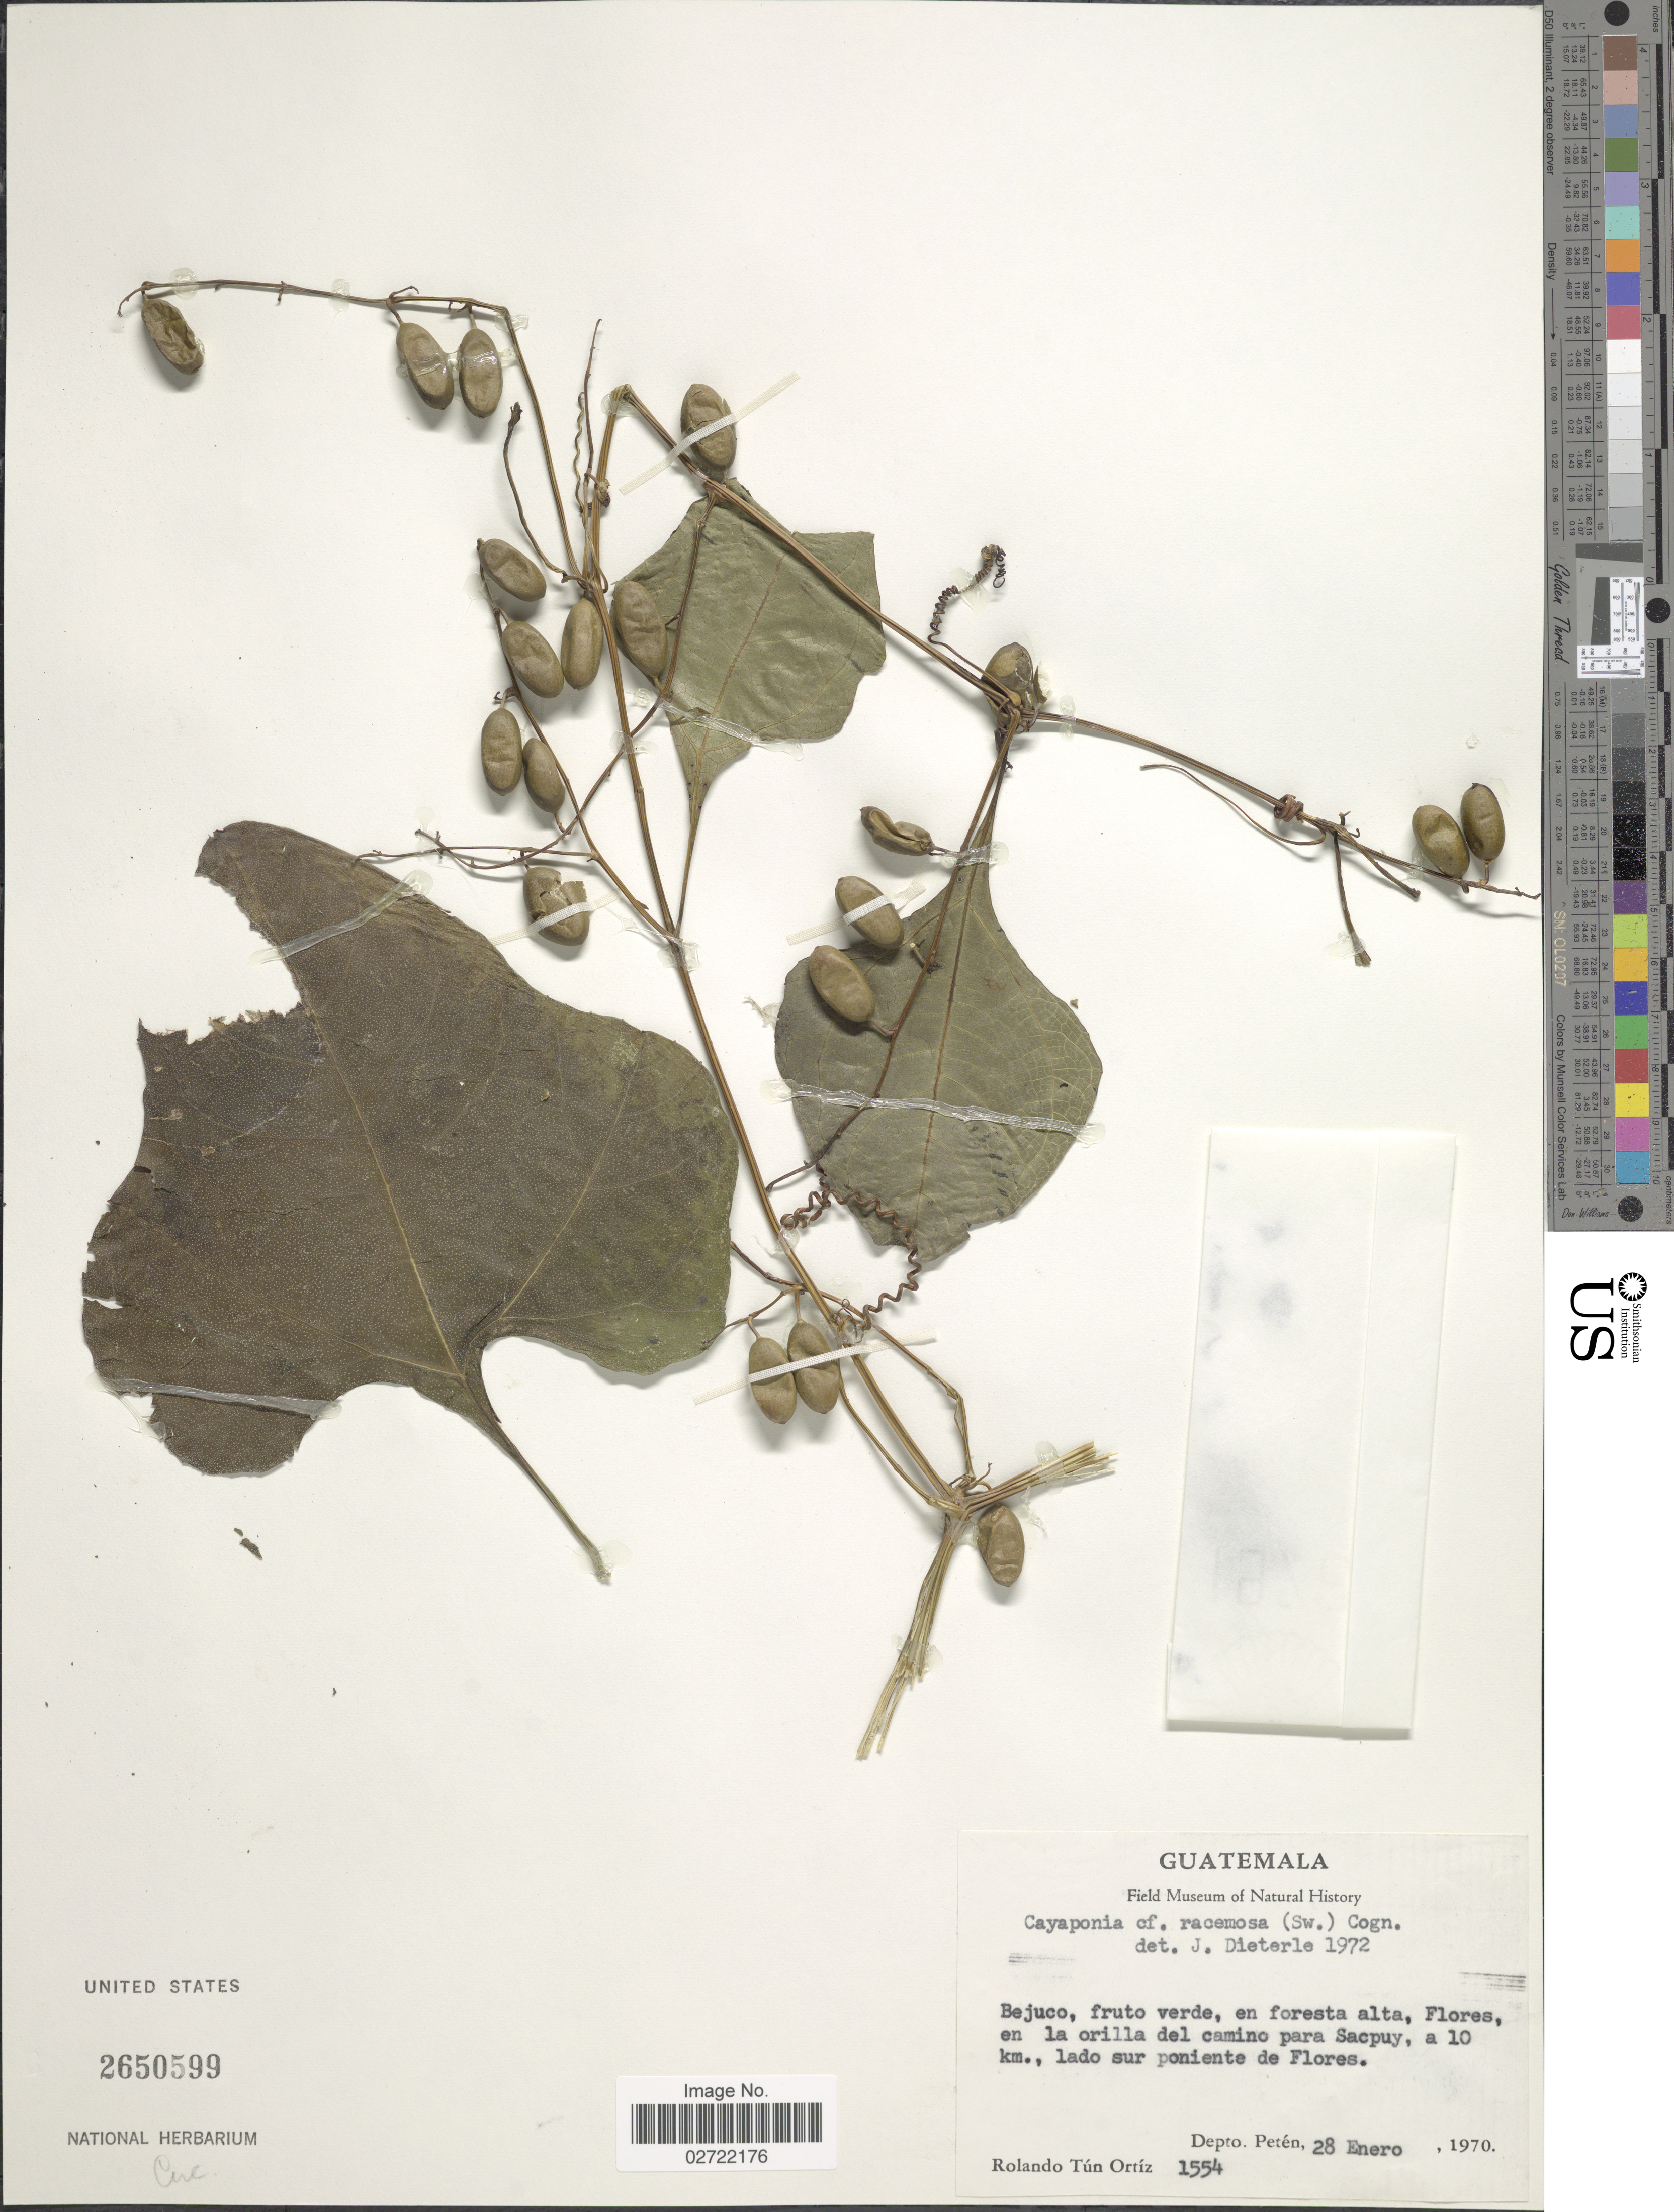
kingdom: Plantae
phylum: Tracheophyta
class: Magnoliopsida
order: Cucurbitales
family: Cucurbitaceae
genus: Cayaponia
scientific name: Cayaponia racemosa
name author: (Mill.) Cogn.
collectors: R. T. Ortíz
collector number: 1554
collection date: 1970-01-28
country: Guatemala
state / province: El Petén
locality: En la oriila del camino para Sacpuy, a 10 km., lado sur poniente de Flores. Depto. Peten.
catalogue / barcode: US 2650599